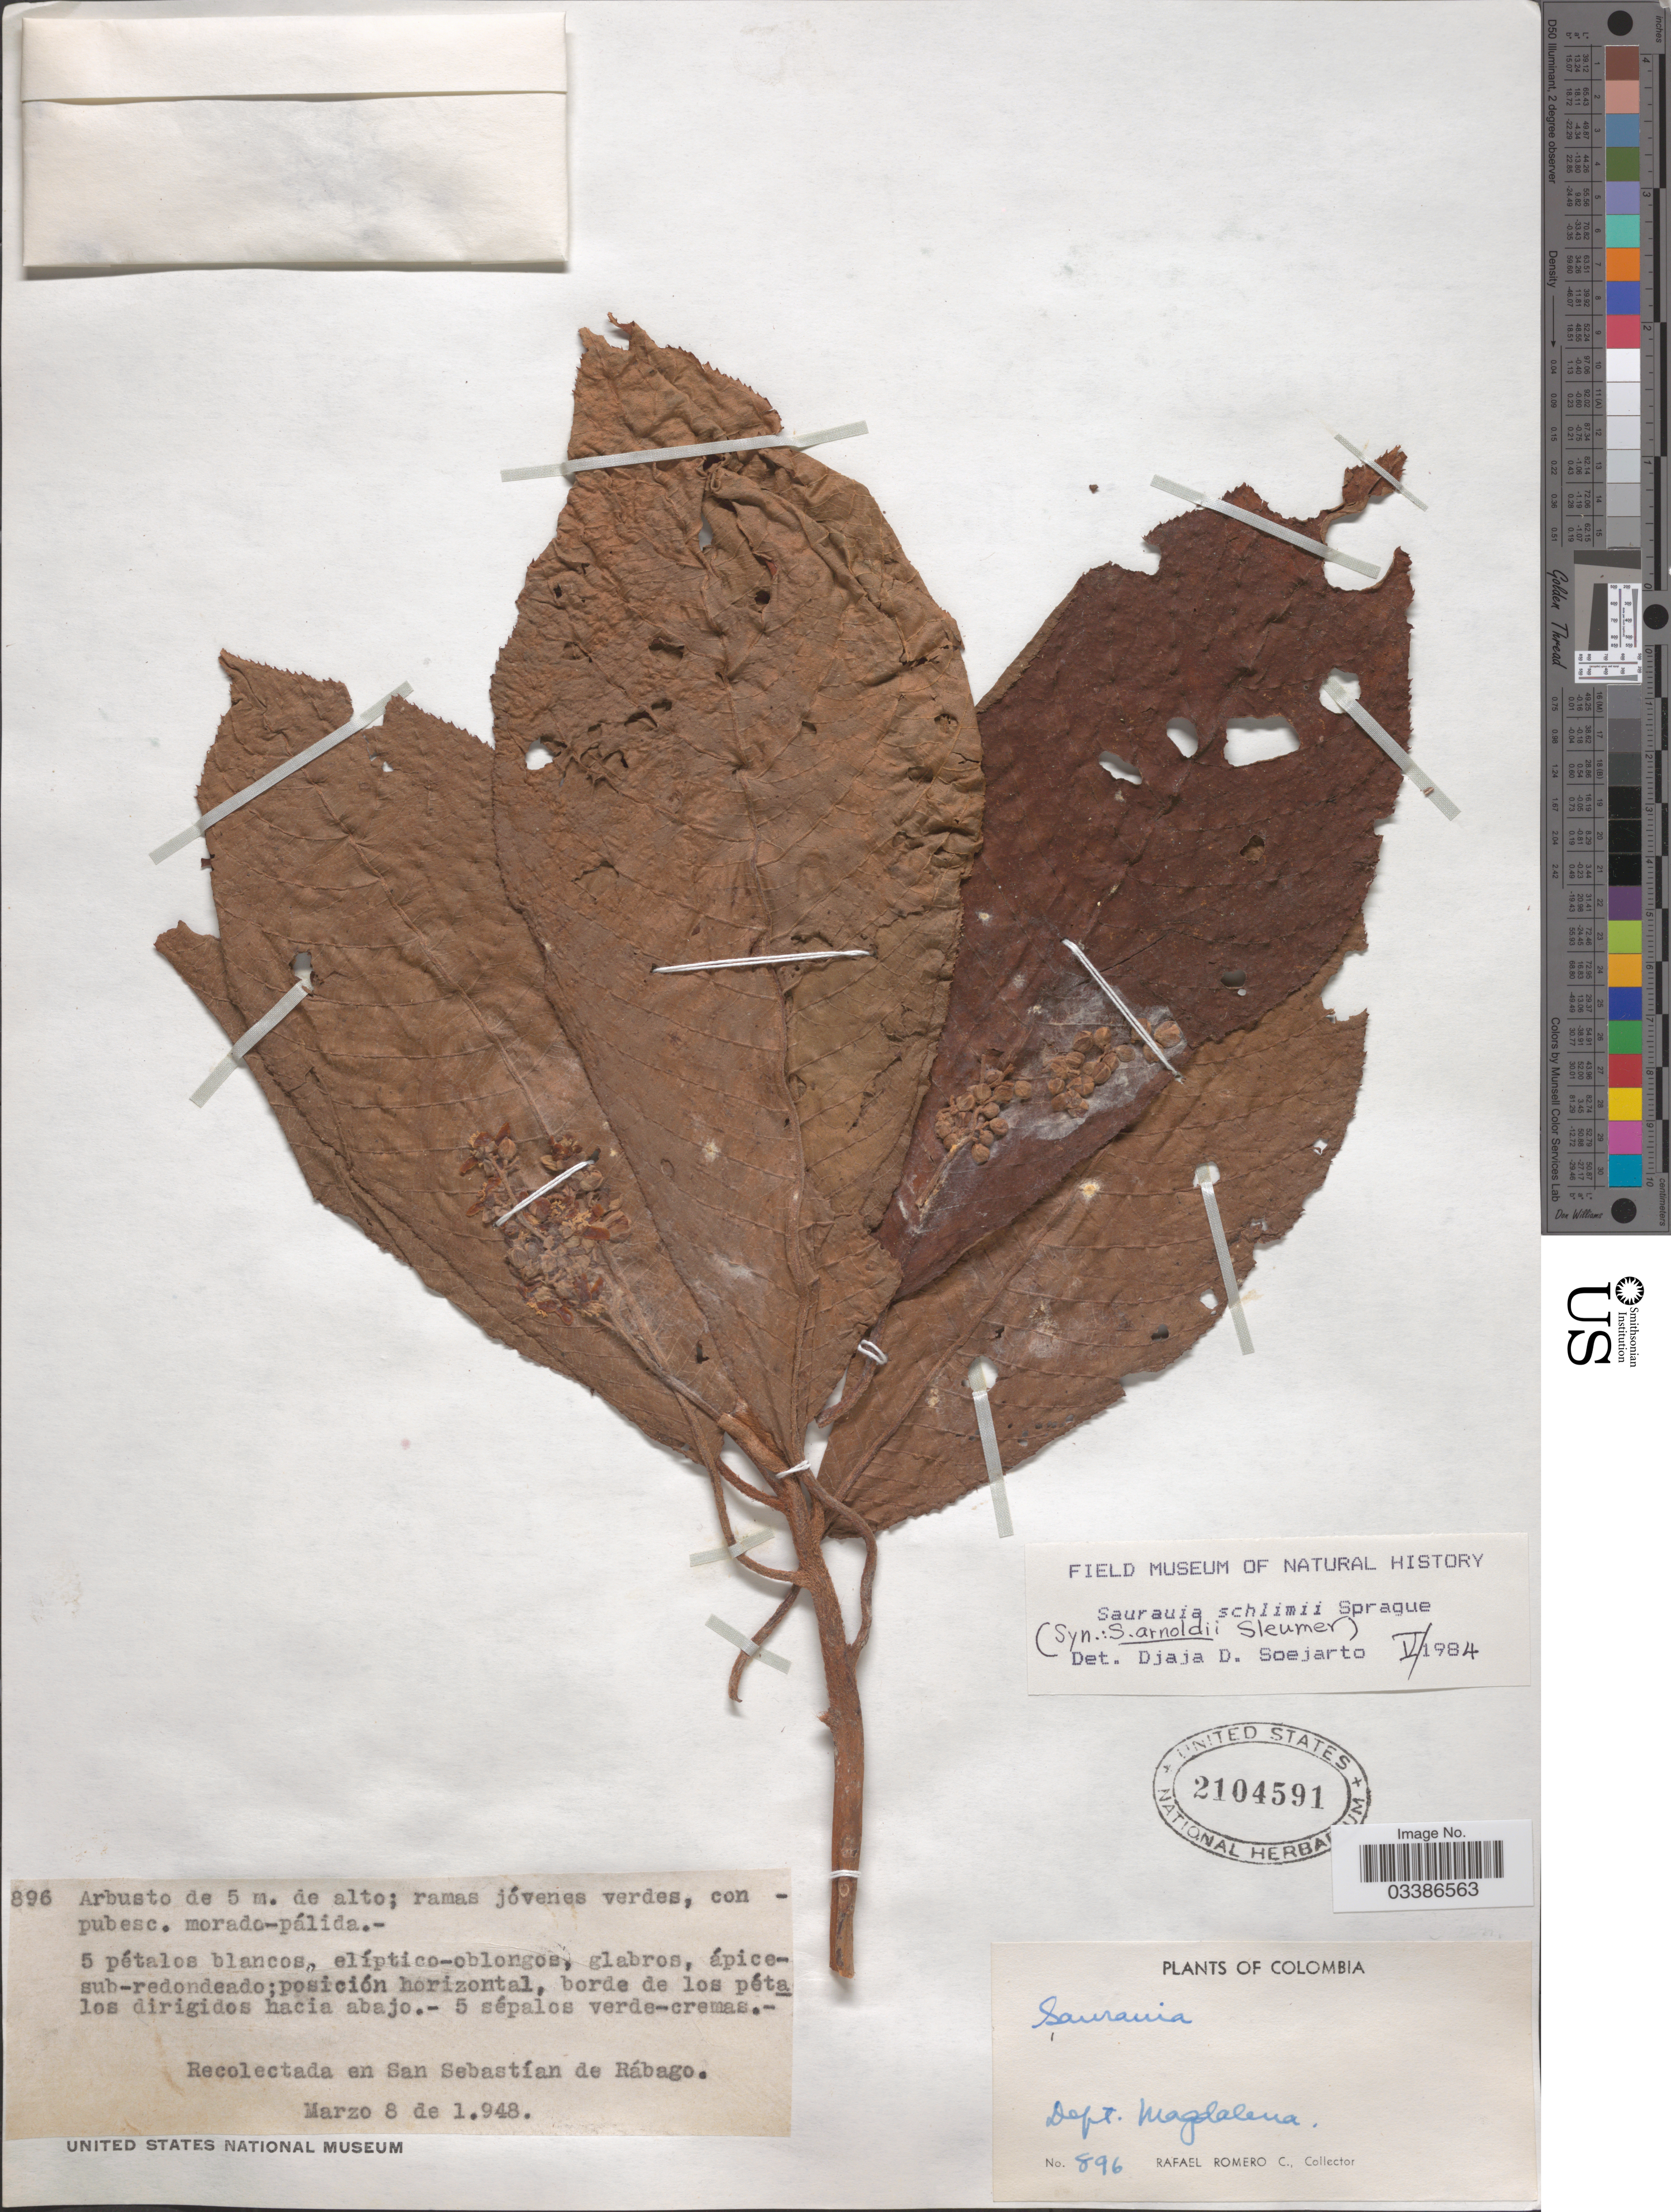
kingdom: Plantae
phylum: Tracheophyta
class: Magnoliopsida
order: Ericales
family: Actinidiaceae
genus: Saurauia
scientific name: Saurauia excelsa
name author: Willd.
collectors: R. Romero Castañeda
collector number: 896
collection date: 1948-03-08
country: Colombia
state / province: Magdalena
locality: Dept. Magdalena. En San Sebastían de Rábago.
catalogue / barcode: US 2104591